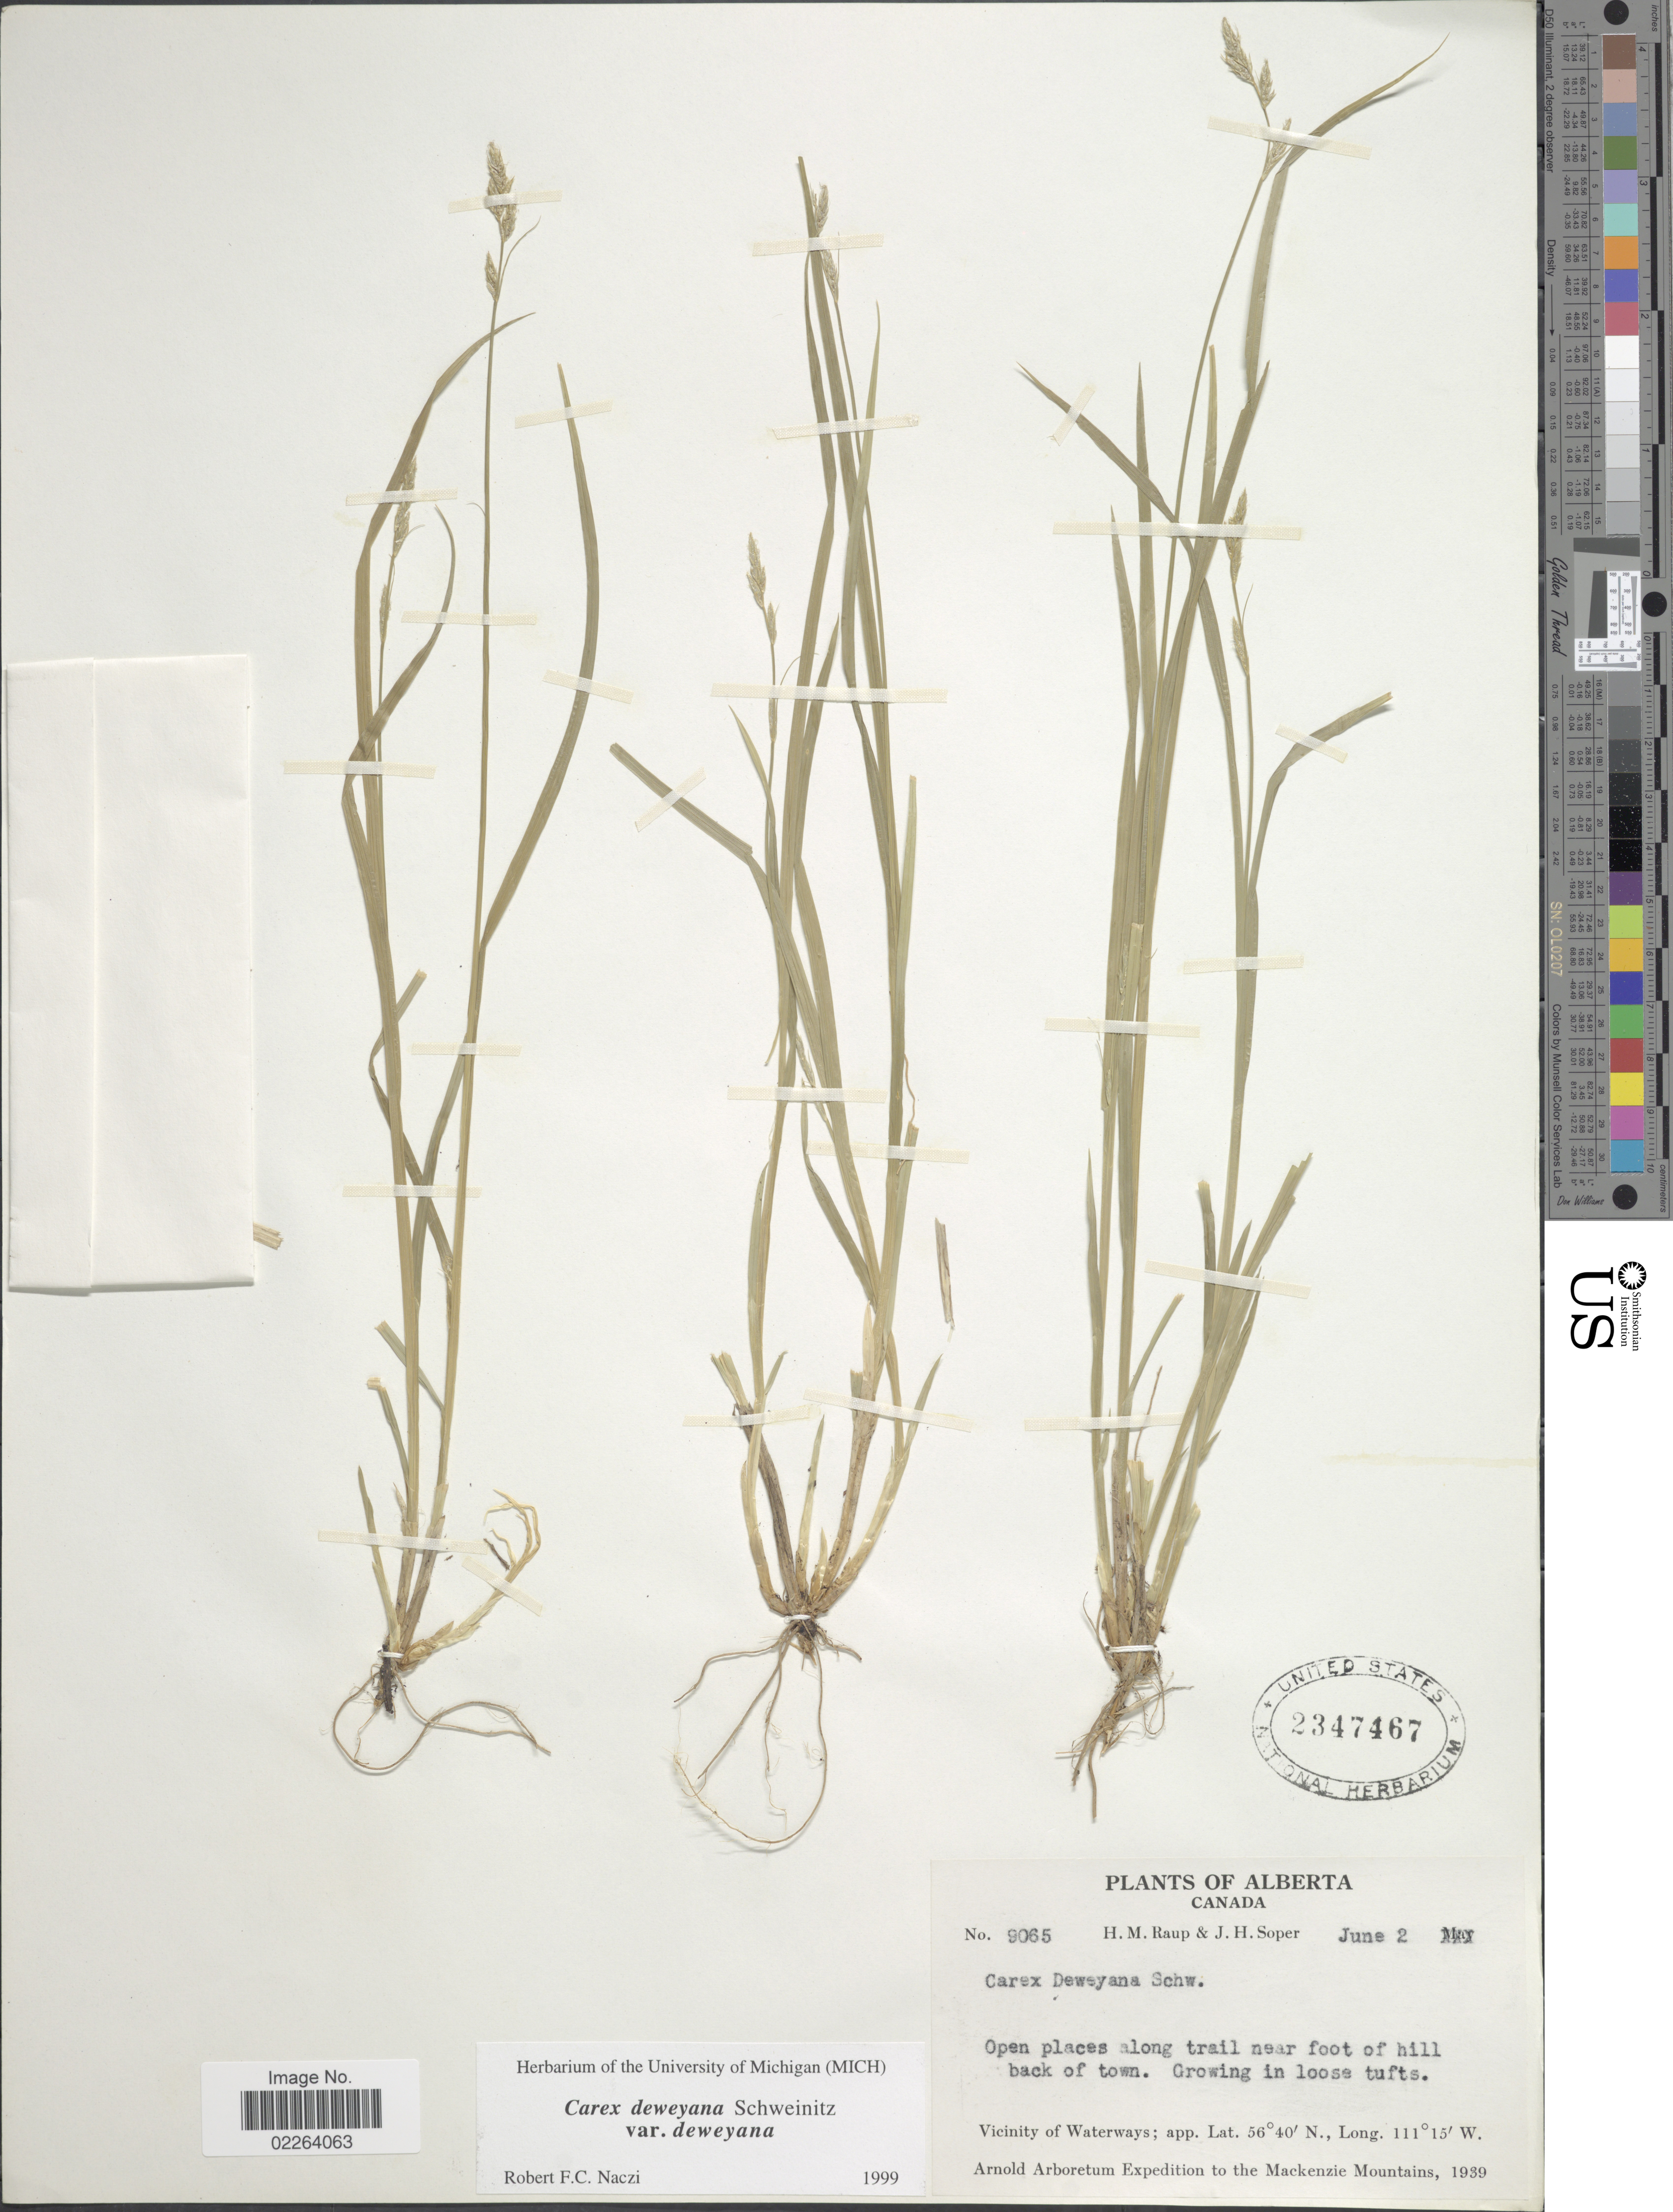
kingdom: Plantae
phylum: Tracheophyta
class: Liliopsida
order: Poales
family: Cyperaceae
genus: Carex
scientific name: Carex deweyana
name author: Schwein.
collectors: H. Raup & J. H. Soper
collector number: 9065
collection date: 1939-06-02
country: Canada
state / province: Alberta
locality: Open places along trail near foot of hill back of town, growing in loose tufts, vicinity of Waterways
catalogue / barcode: US 2347467